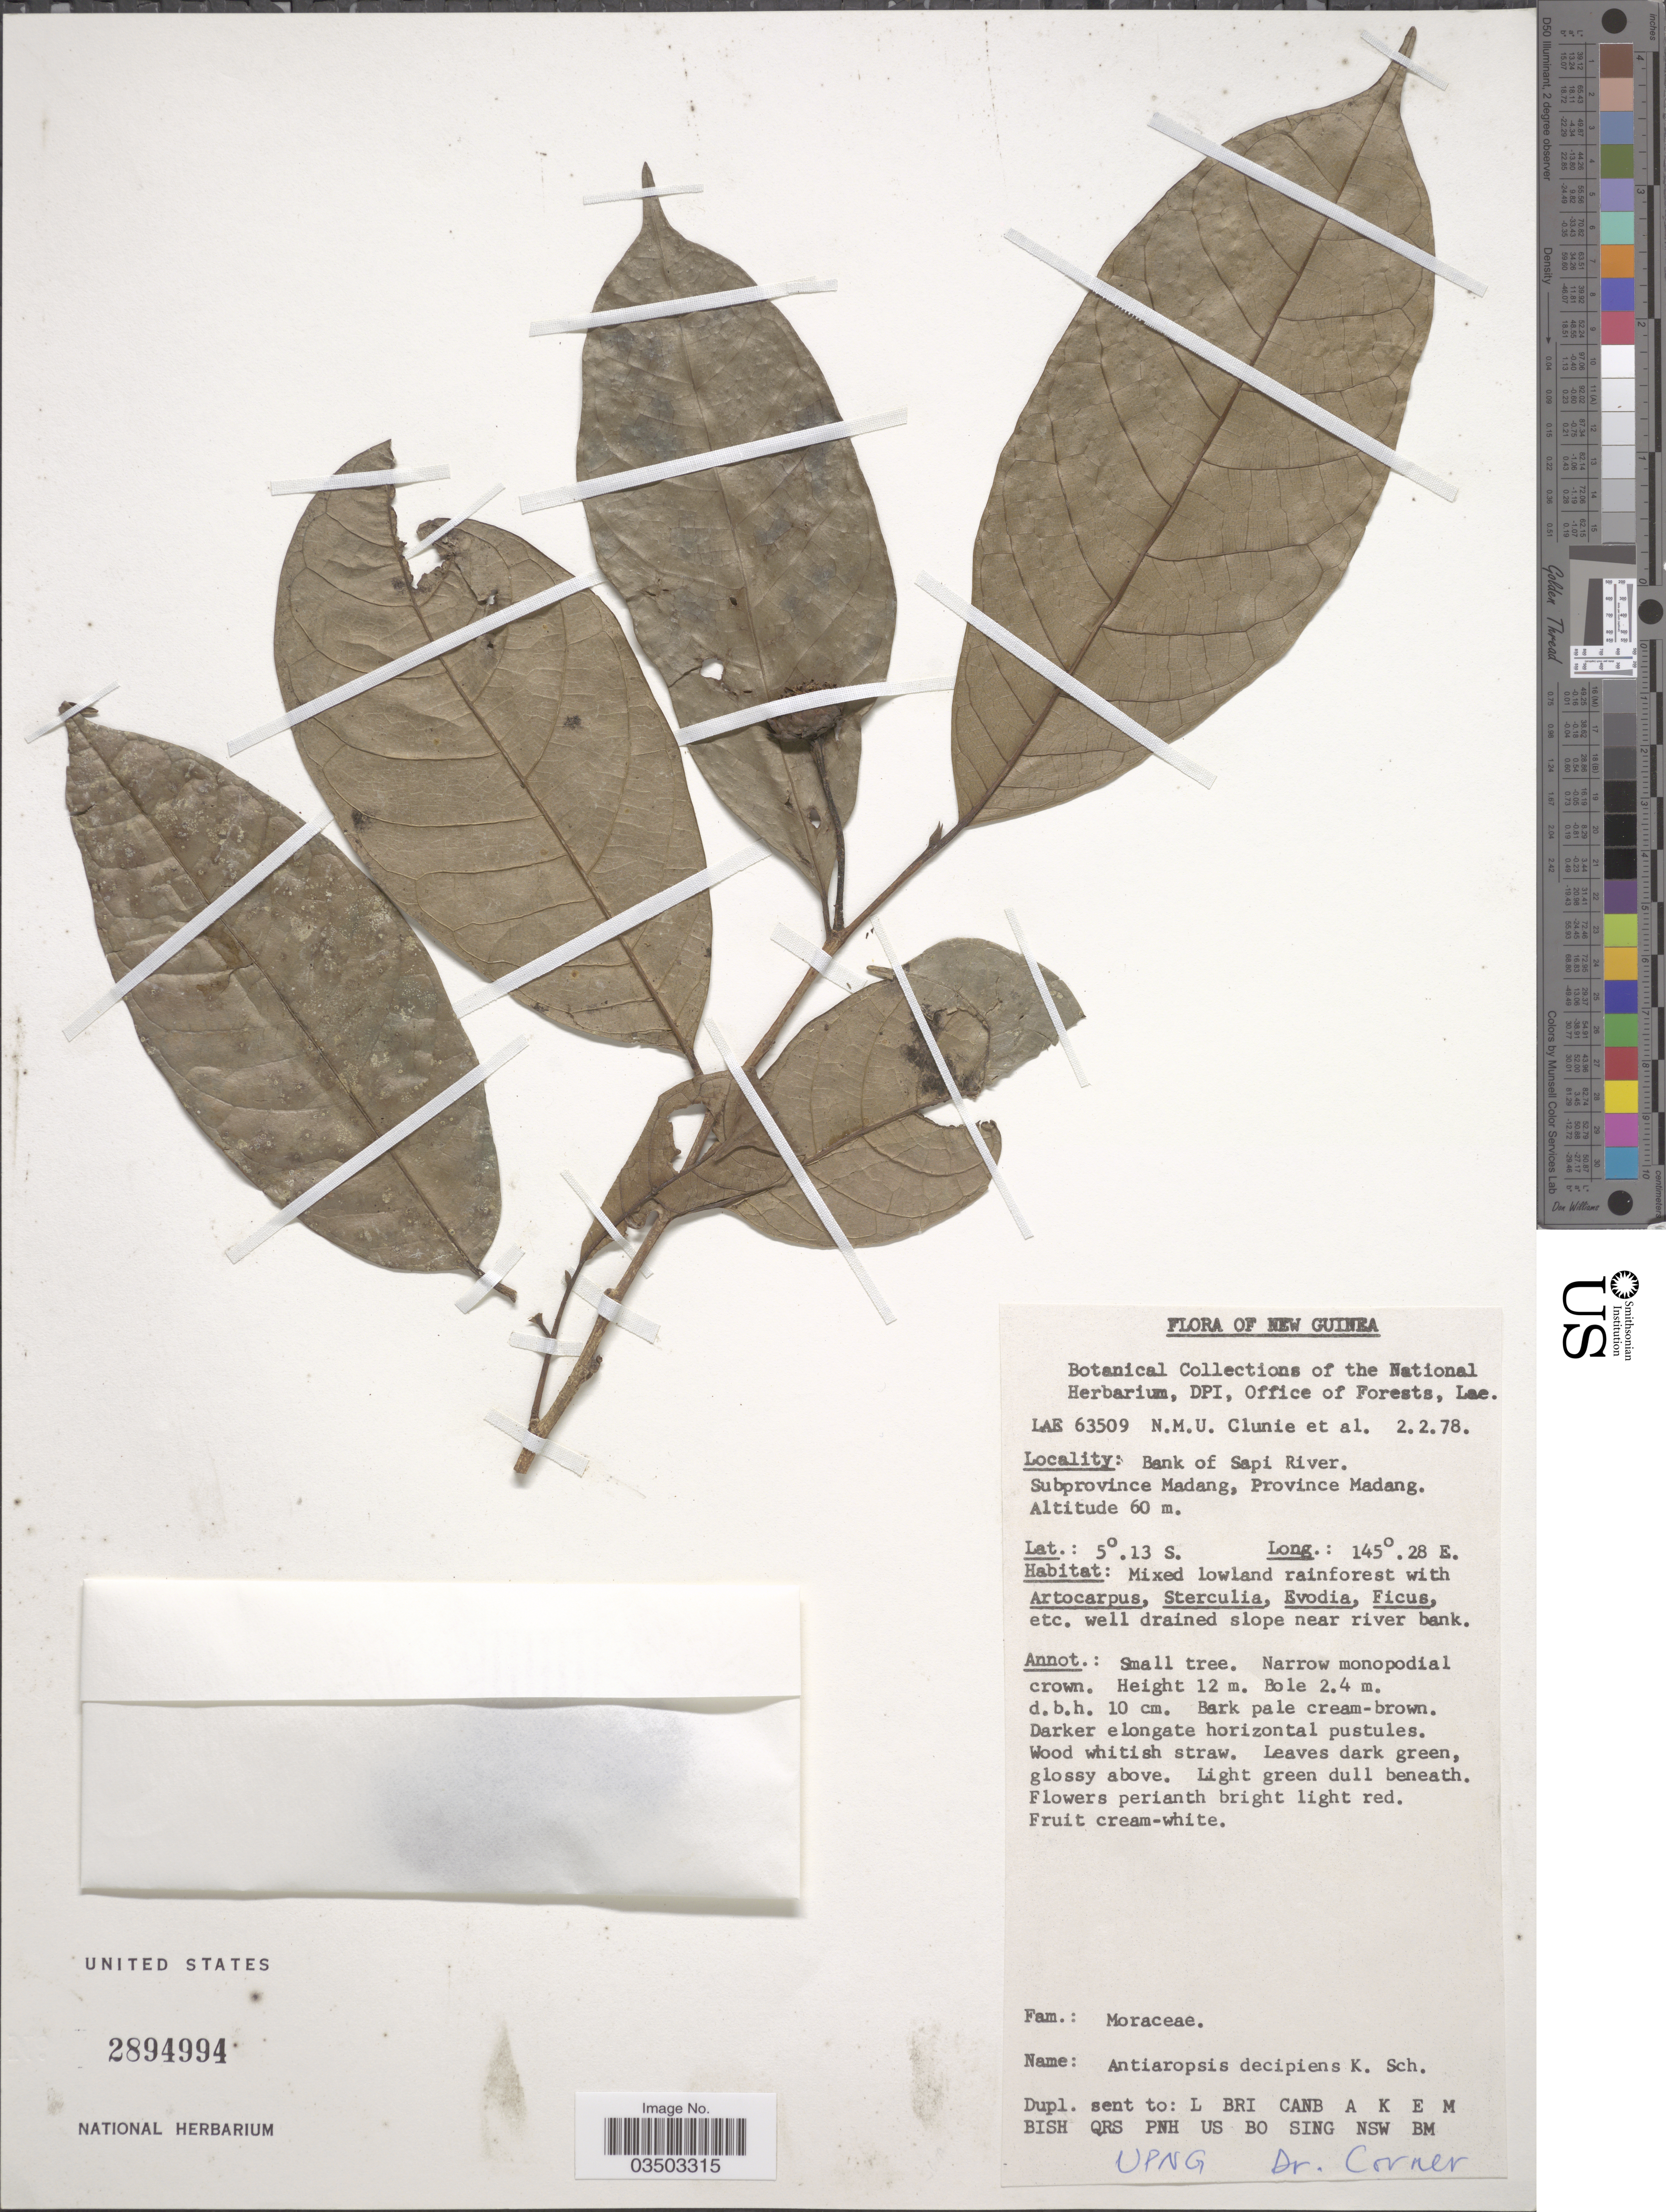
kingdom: Plantae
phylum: Tracheophyta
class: Magnoliopsida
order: Rosales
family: Moraceae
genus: Antiaropsis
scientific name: Antiaropsis decipiens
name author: K. Schum.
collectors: N.M.U. Clunie & et al.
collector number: LAE 63509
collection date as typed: Transcribed d/m/y: 2/2/78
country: Papua New Guinea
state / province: Madang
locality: New Guinea. Bank of Sapi River. Subprovince Madang.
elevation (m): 60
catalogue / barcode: US 2894994